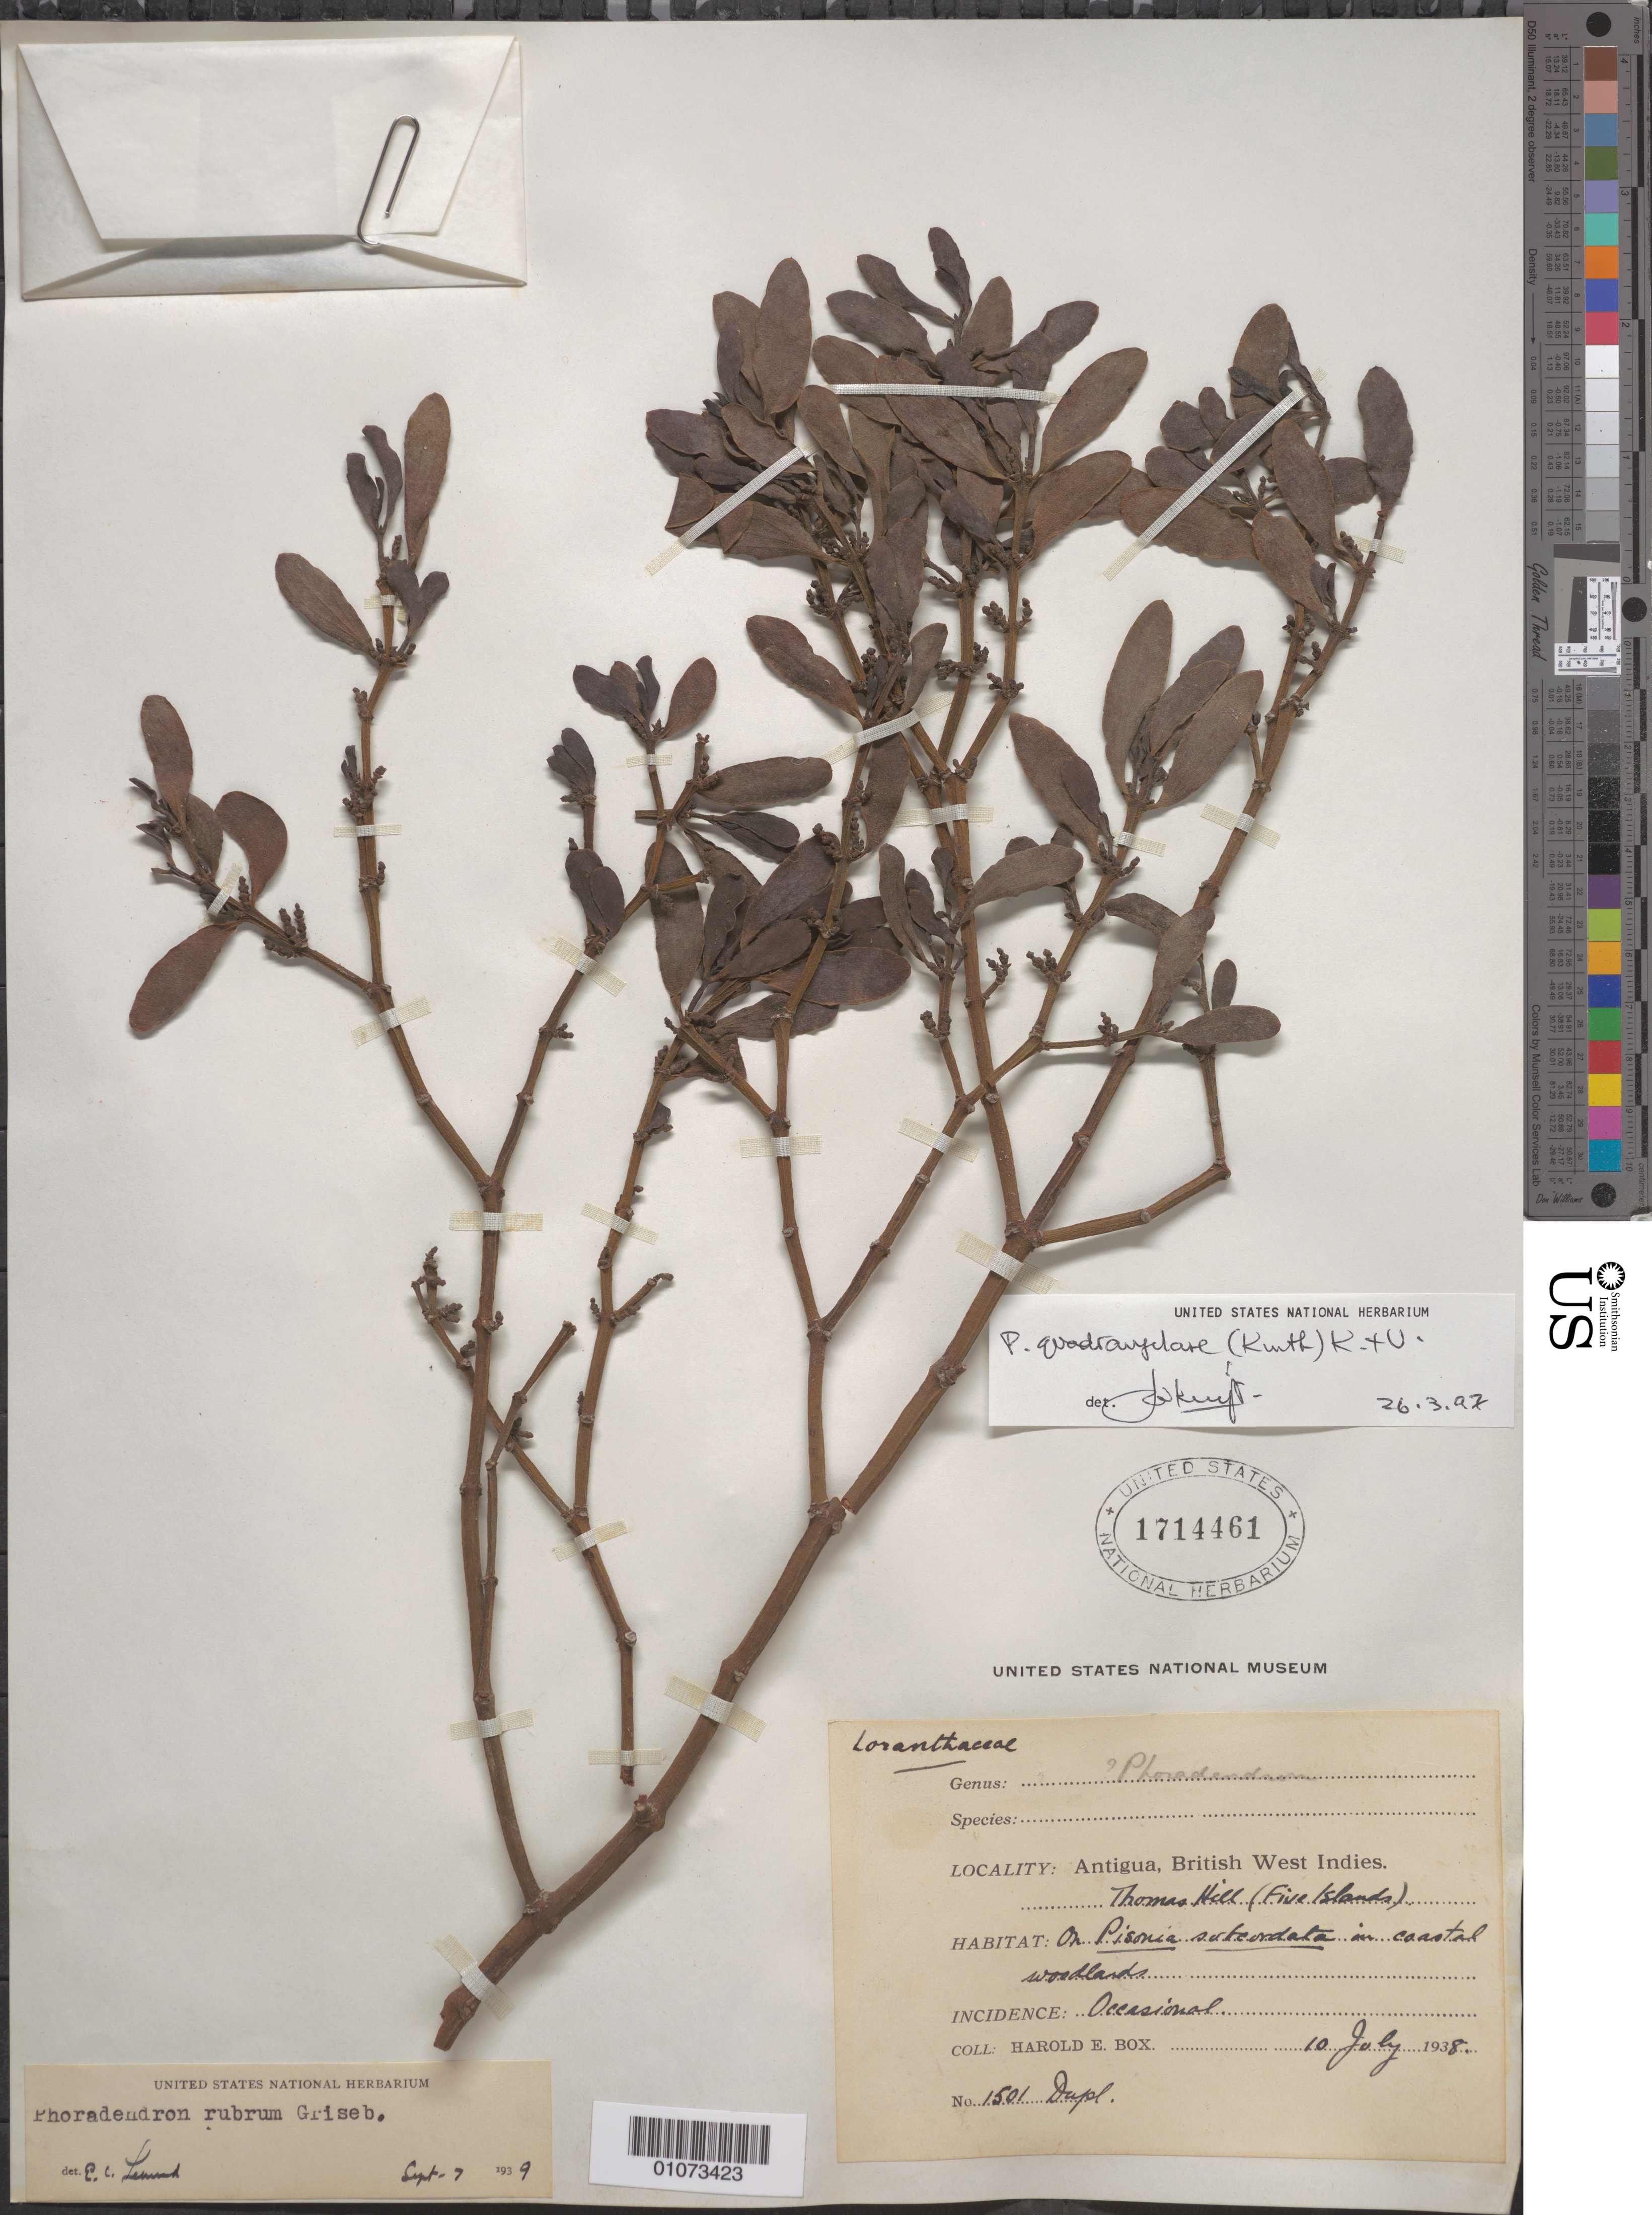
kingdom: Plantae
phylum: Tracheophyta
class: Magnoliopsida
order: Santalales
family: Viscaceae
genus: Phoradendron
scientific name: Phoradendron quadrangulare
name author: (Kunth) Griseb.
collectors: H. E. Box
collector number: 1501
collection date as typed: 10 Jul 1938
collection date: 1938-07-10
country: Antigua and Barbuda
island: Antigua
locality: Antigua, British West Indies, Thomas Hill (Five Islands)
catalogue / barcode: US 1714461